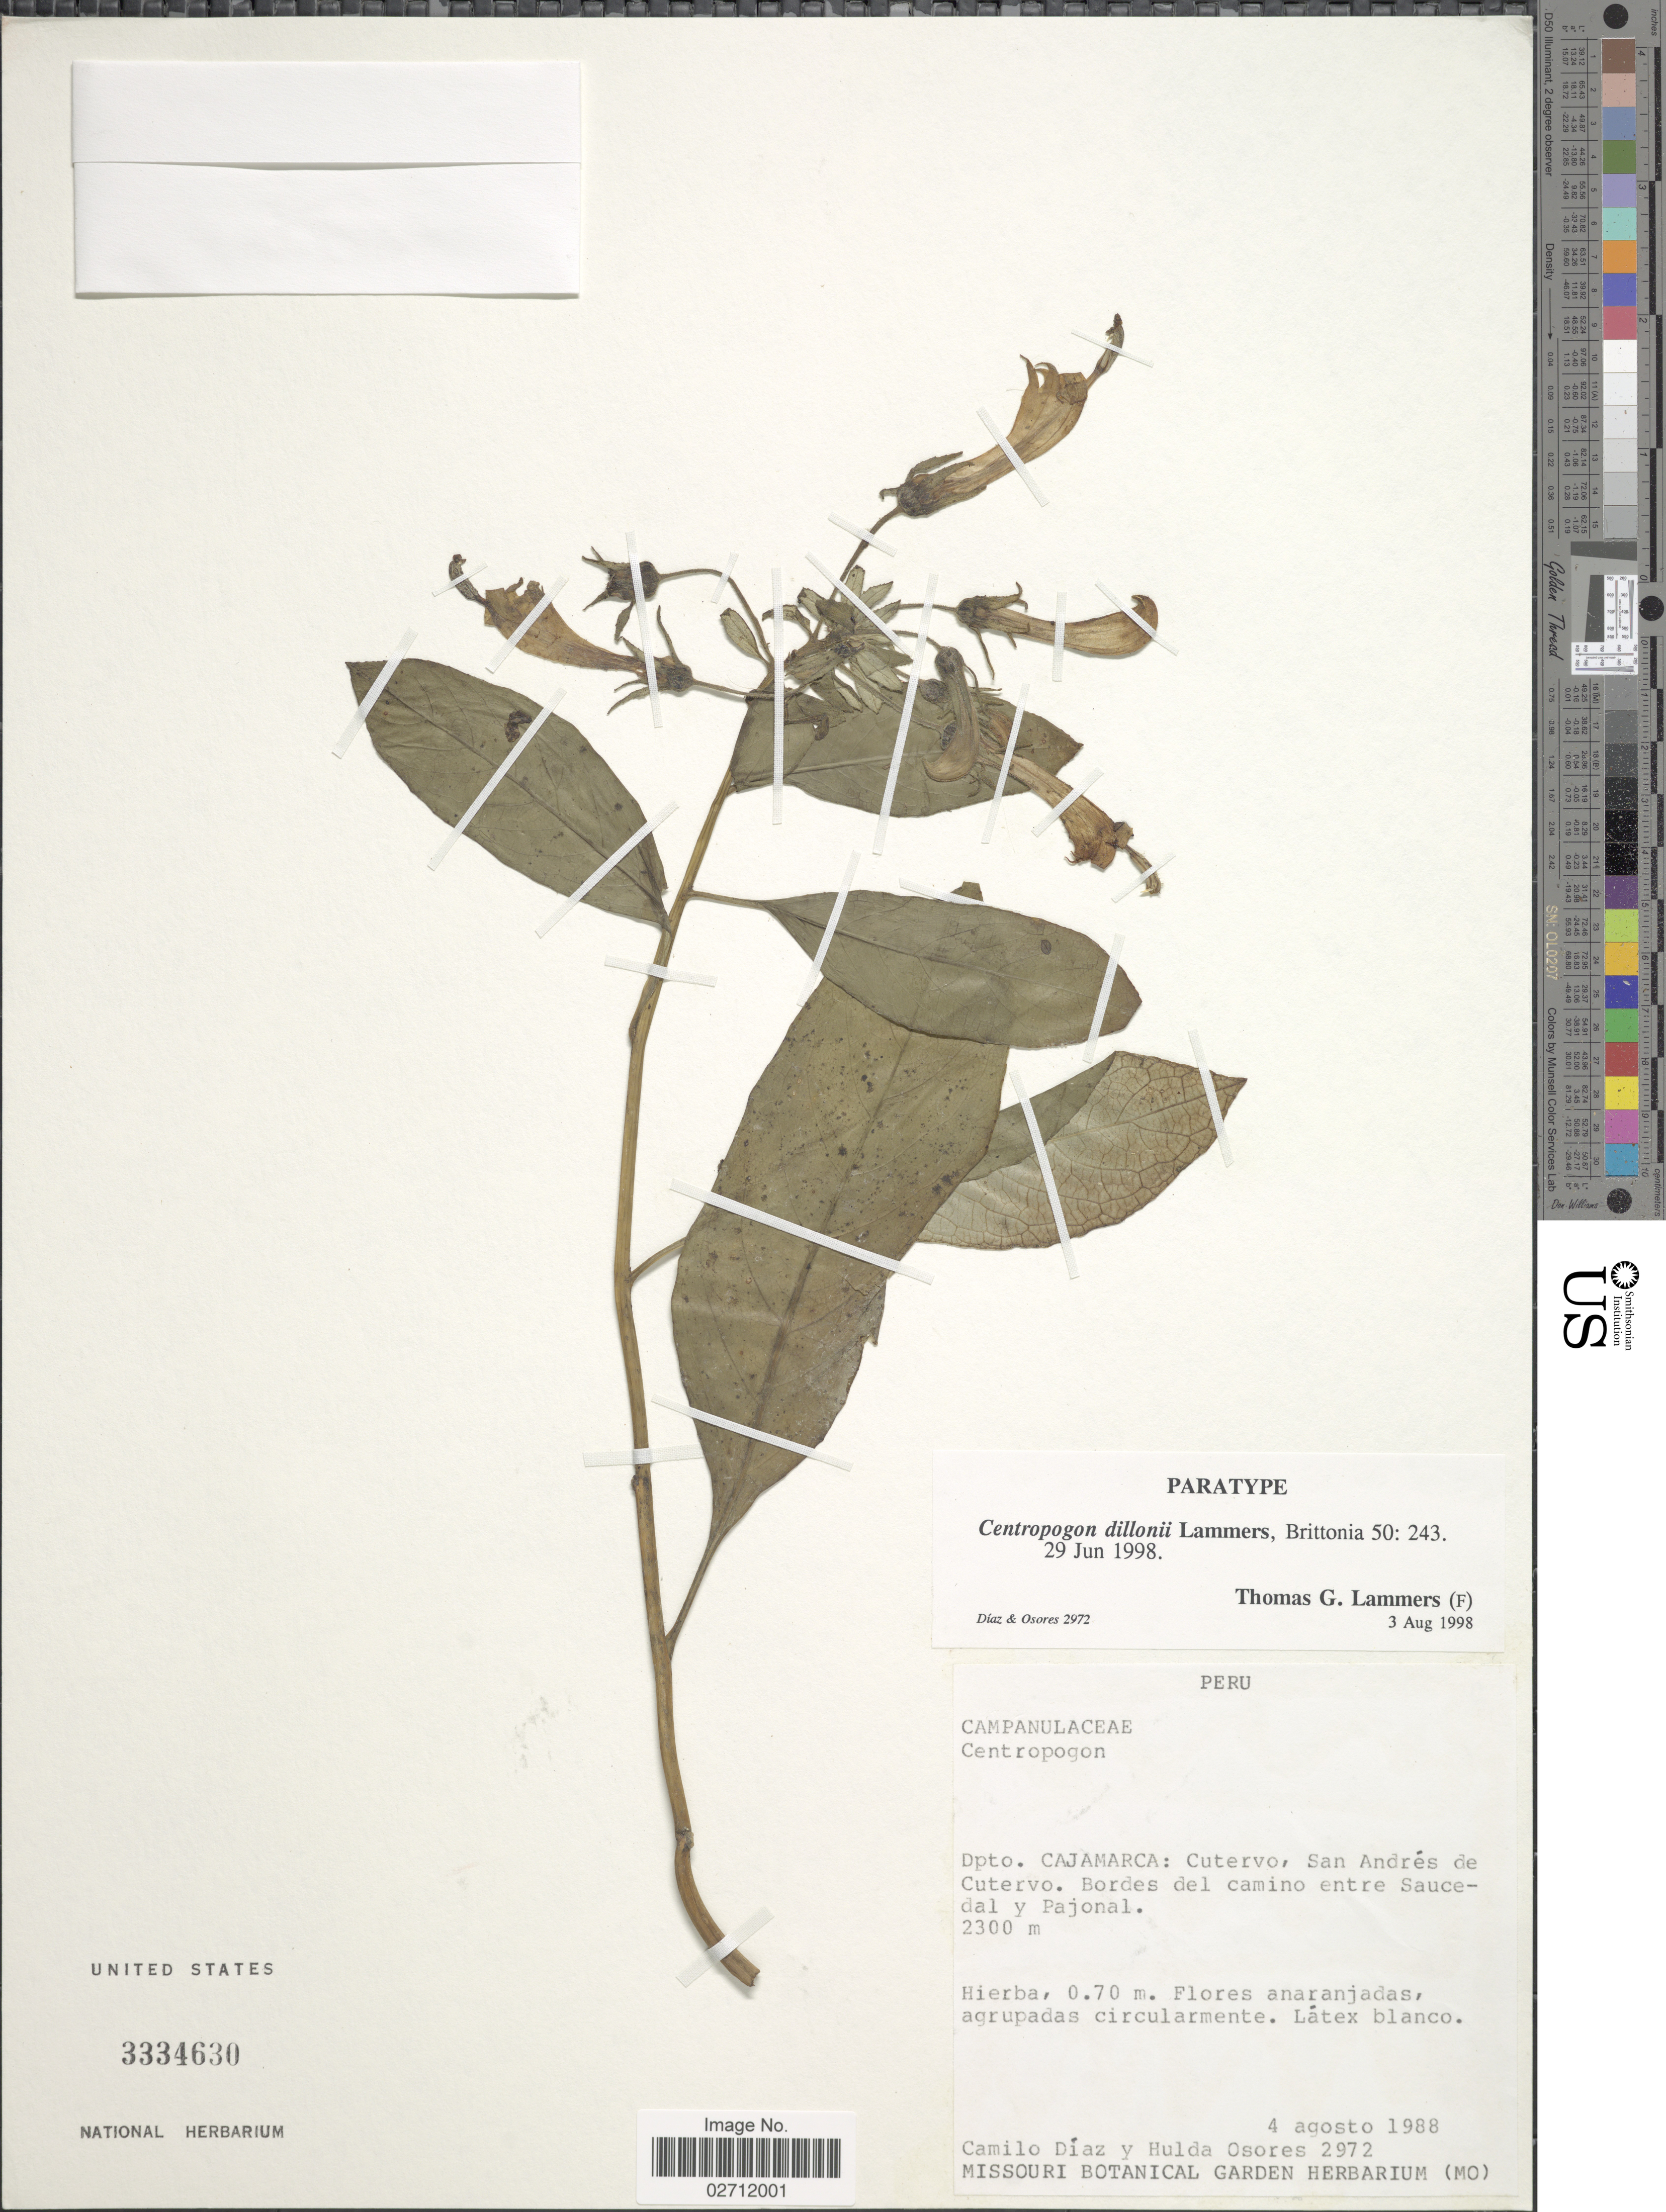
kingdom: Plantae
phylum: Tracheophyta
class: Magnoliopsida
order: Asterales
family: Campanulaceae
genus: Centropogon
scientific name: Centropogon dillonii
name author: Lammers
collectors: C. Díaz & H. Osores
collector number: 2972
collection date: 1988-08-04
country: Peru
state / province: Cajamarca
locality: Cutervo, San Andres de Cutervo, Borde del camino entre Saucedal y Pajonal.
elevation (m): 2300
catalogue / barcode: US 3334630